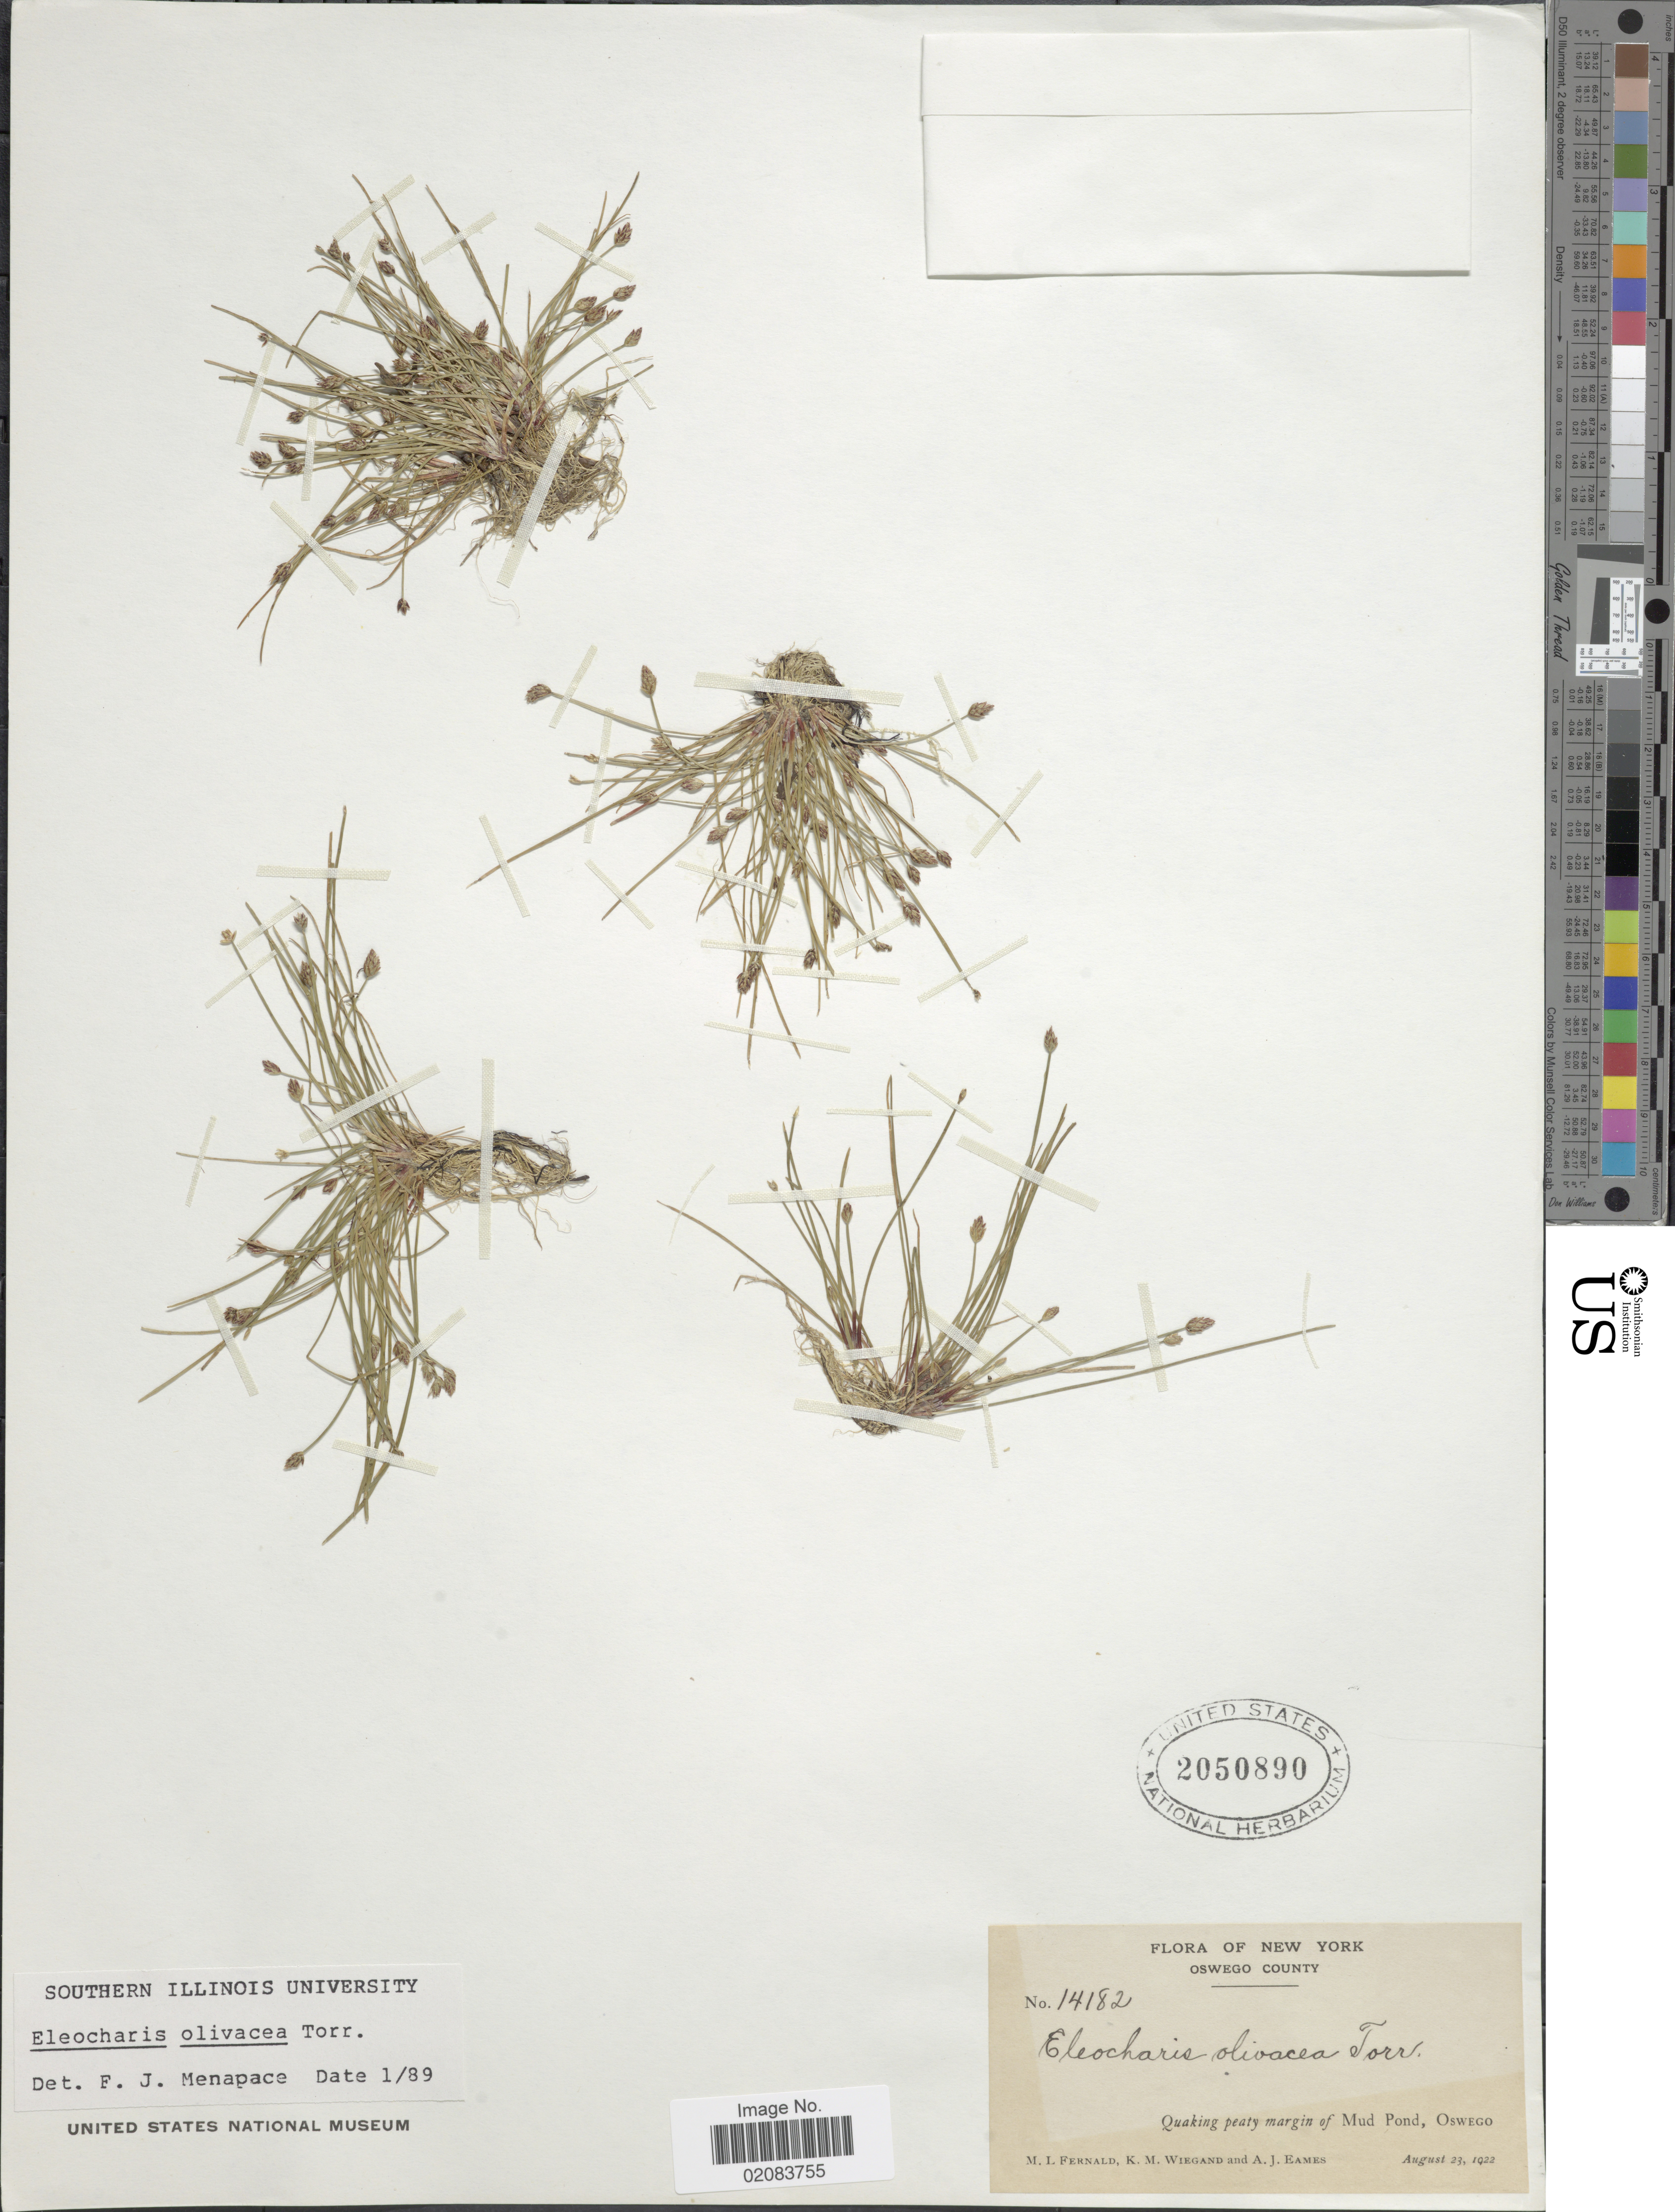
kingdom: Plantae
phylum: Tracheophyta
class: Liliopsida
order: Poales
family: Cyperaceae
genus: Eleocharis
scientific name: Eleocharis olivacea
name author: Torr.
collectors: M. L. Fernald, K. M. Wiegand & A. J. Eames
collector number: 14182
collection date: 1922-08-23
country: United States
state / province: New York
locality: Oswego County, Quaking peaty margin of Mud Pond, Oswego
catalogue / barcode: US 2050890